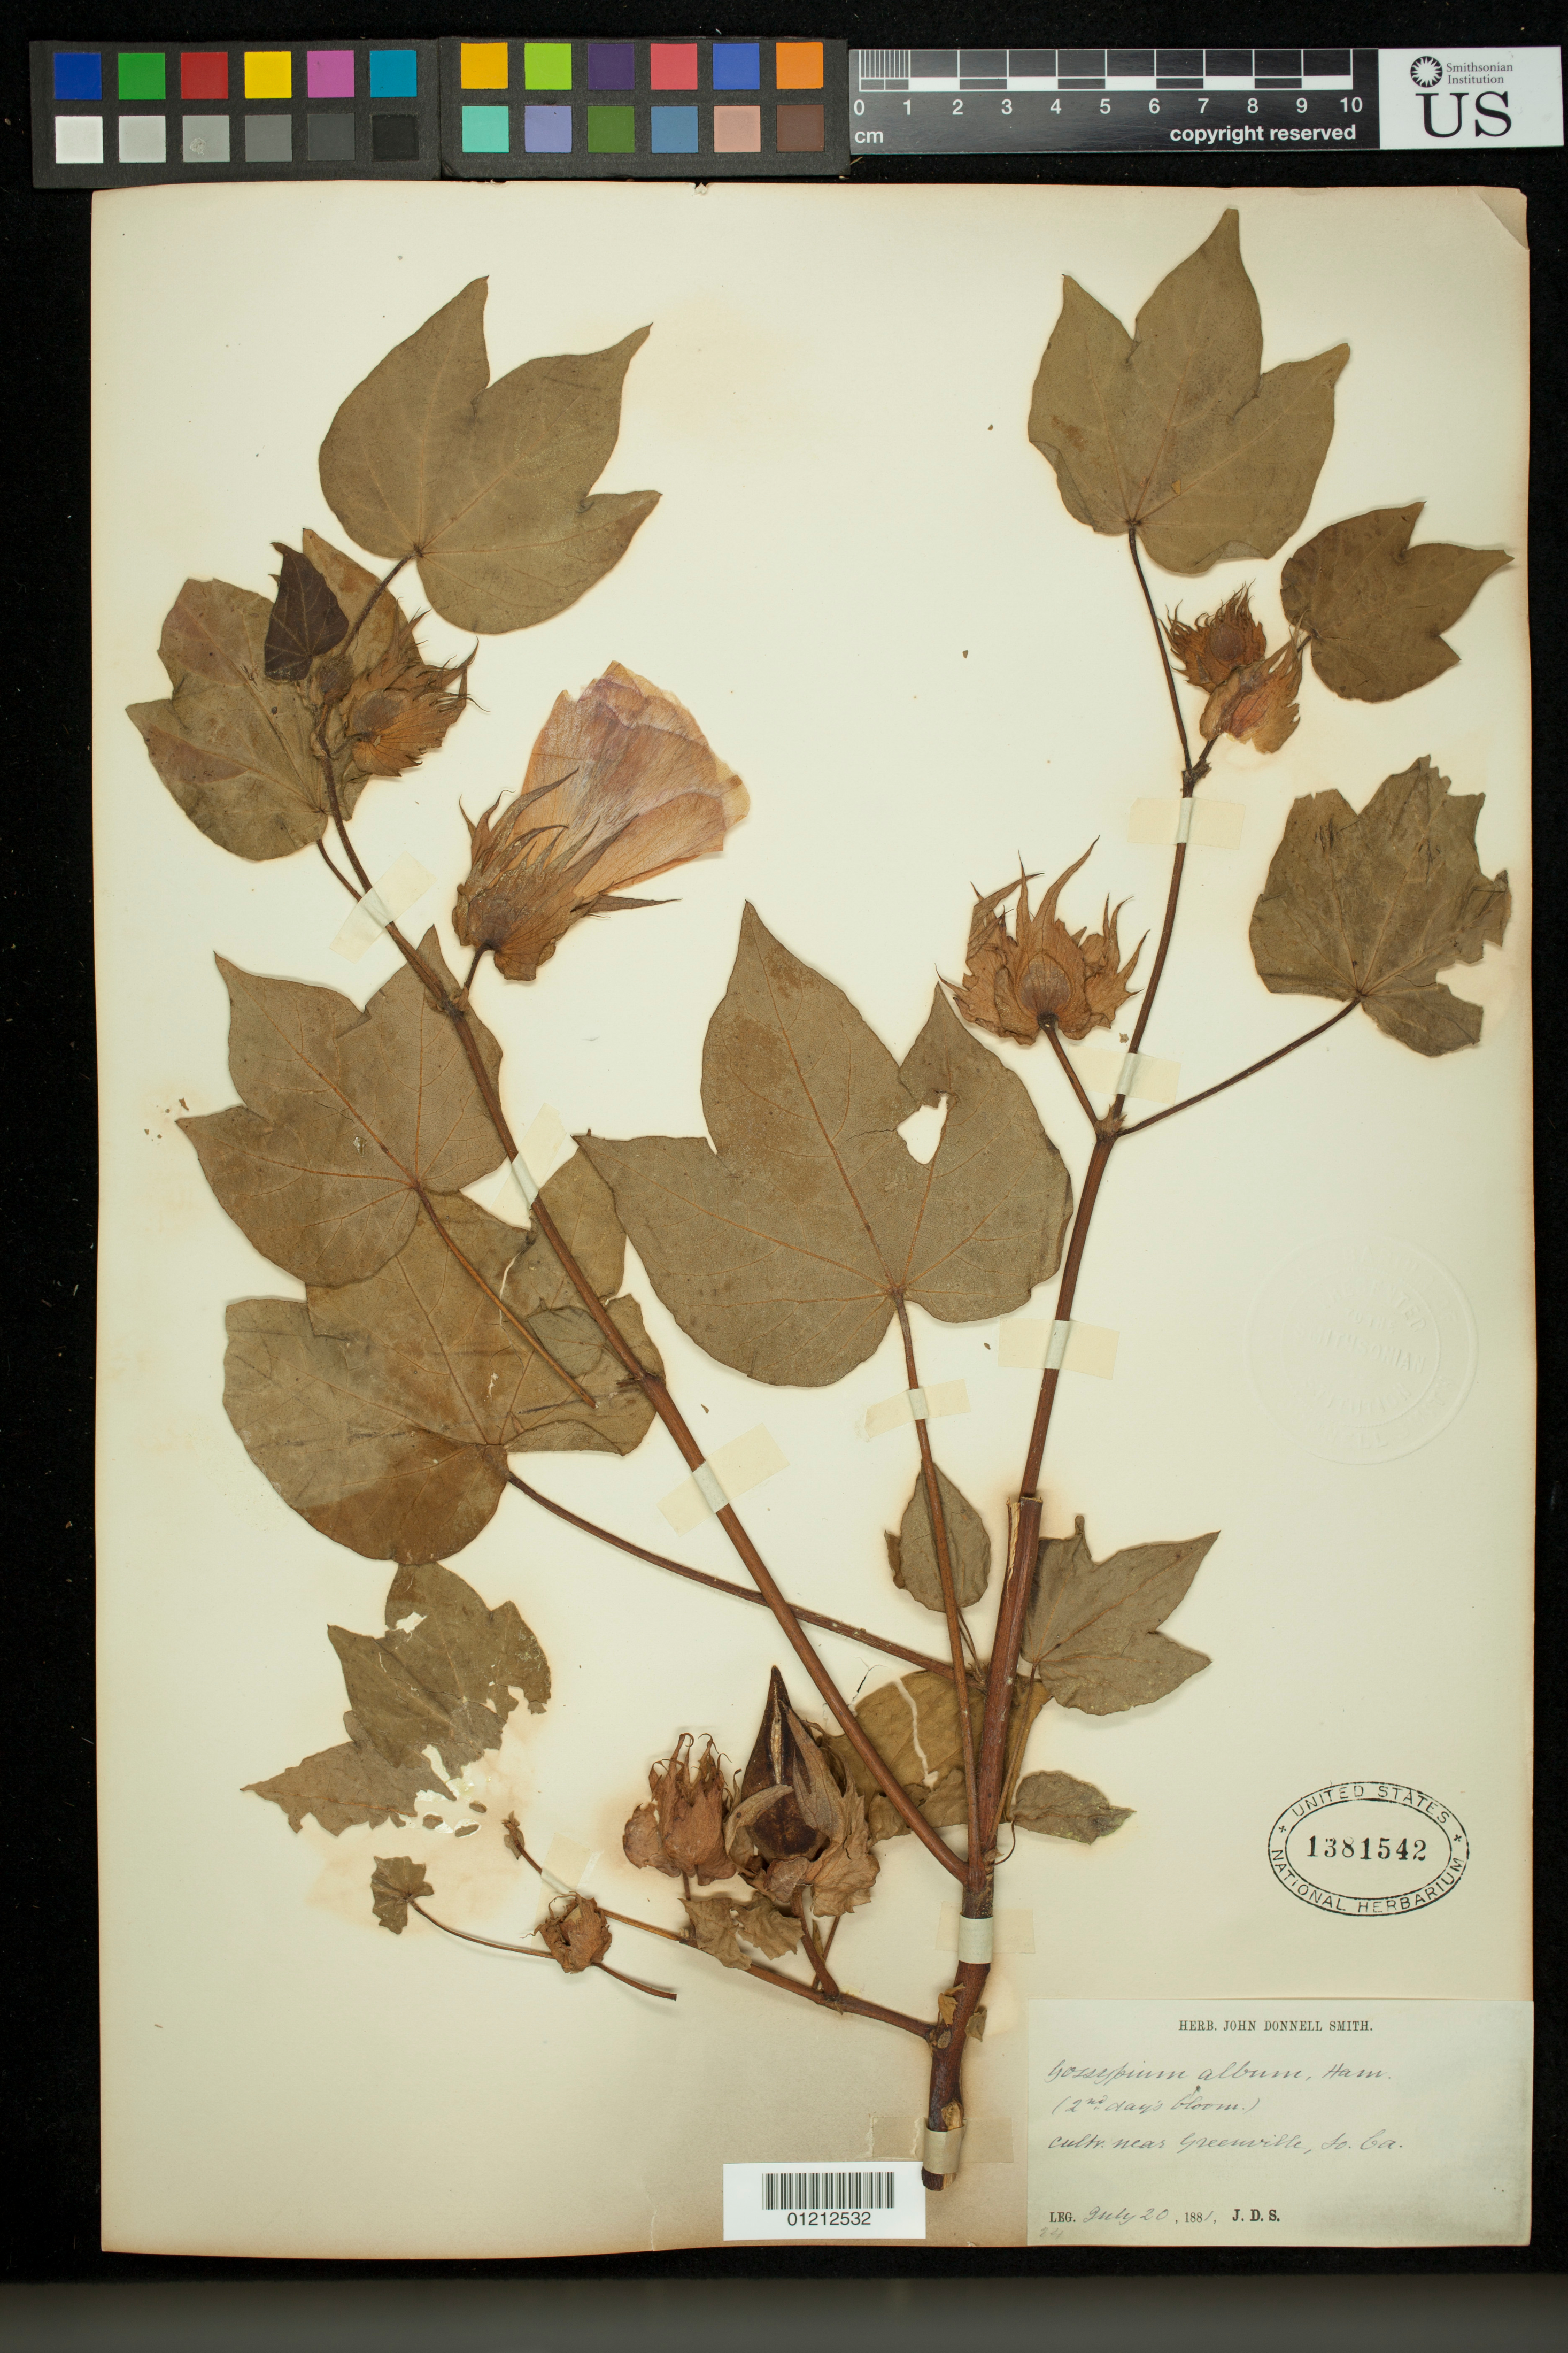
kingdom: Plantae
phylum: Tracheophyta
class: Magnoliopsida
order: Malvales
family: Malvaceae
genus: Gossypium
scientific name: Gossypium album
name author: Buch.-Ham.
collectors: J. Donnell Smith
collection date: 1881-07-20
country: United States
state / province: South Carolina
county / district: Greenville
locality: Cultivated near Greenville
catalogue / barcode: US 1381542